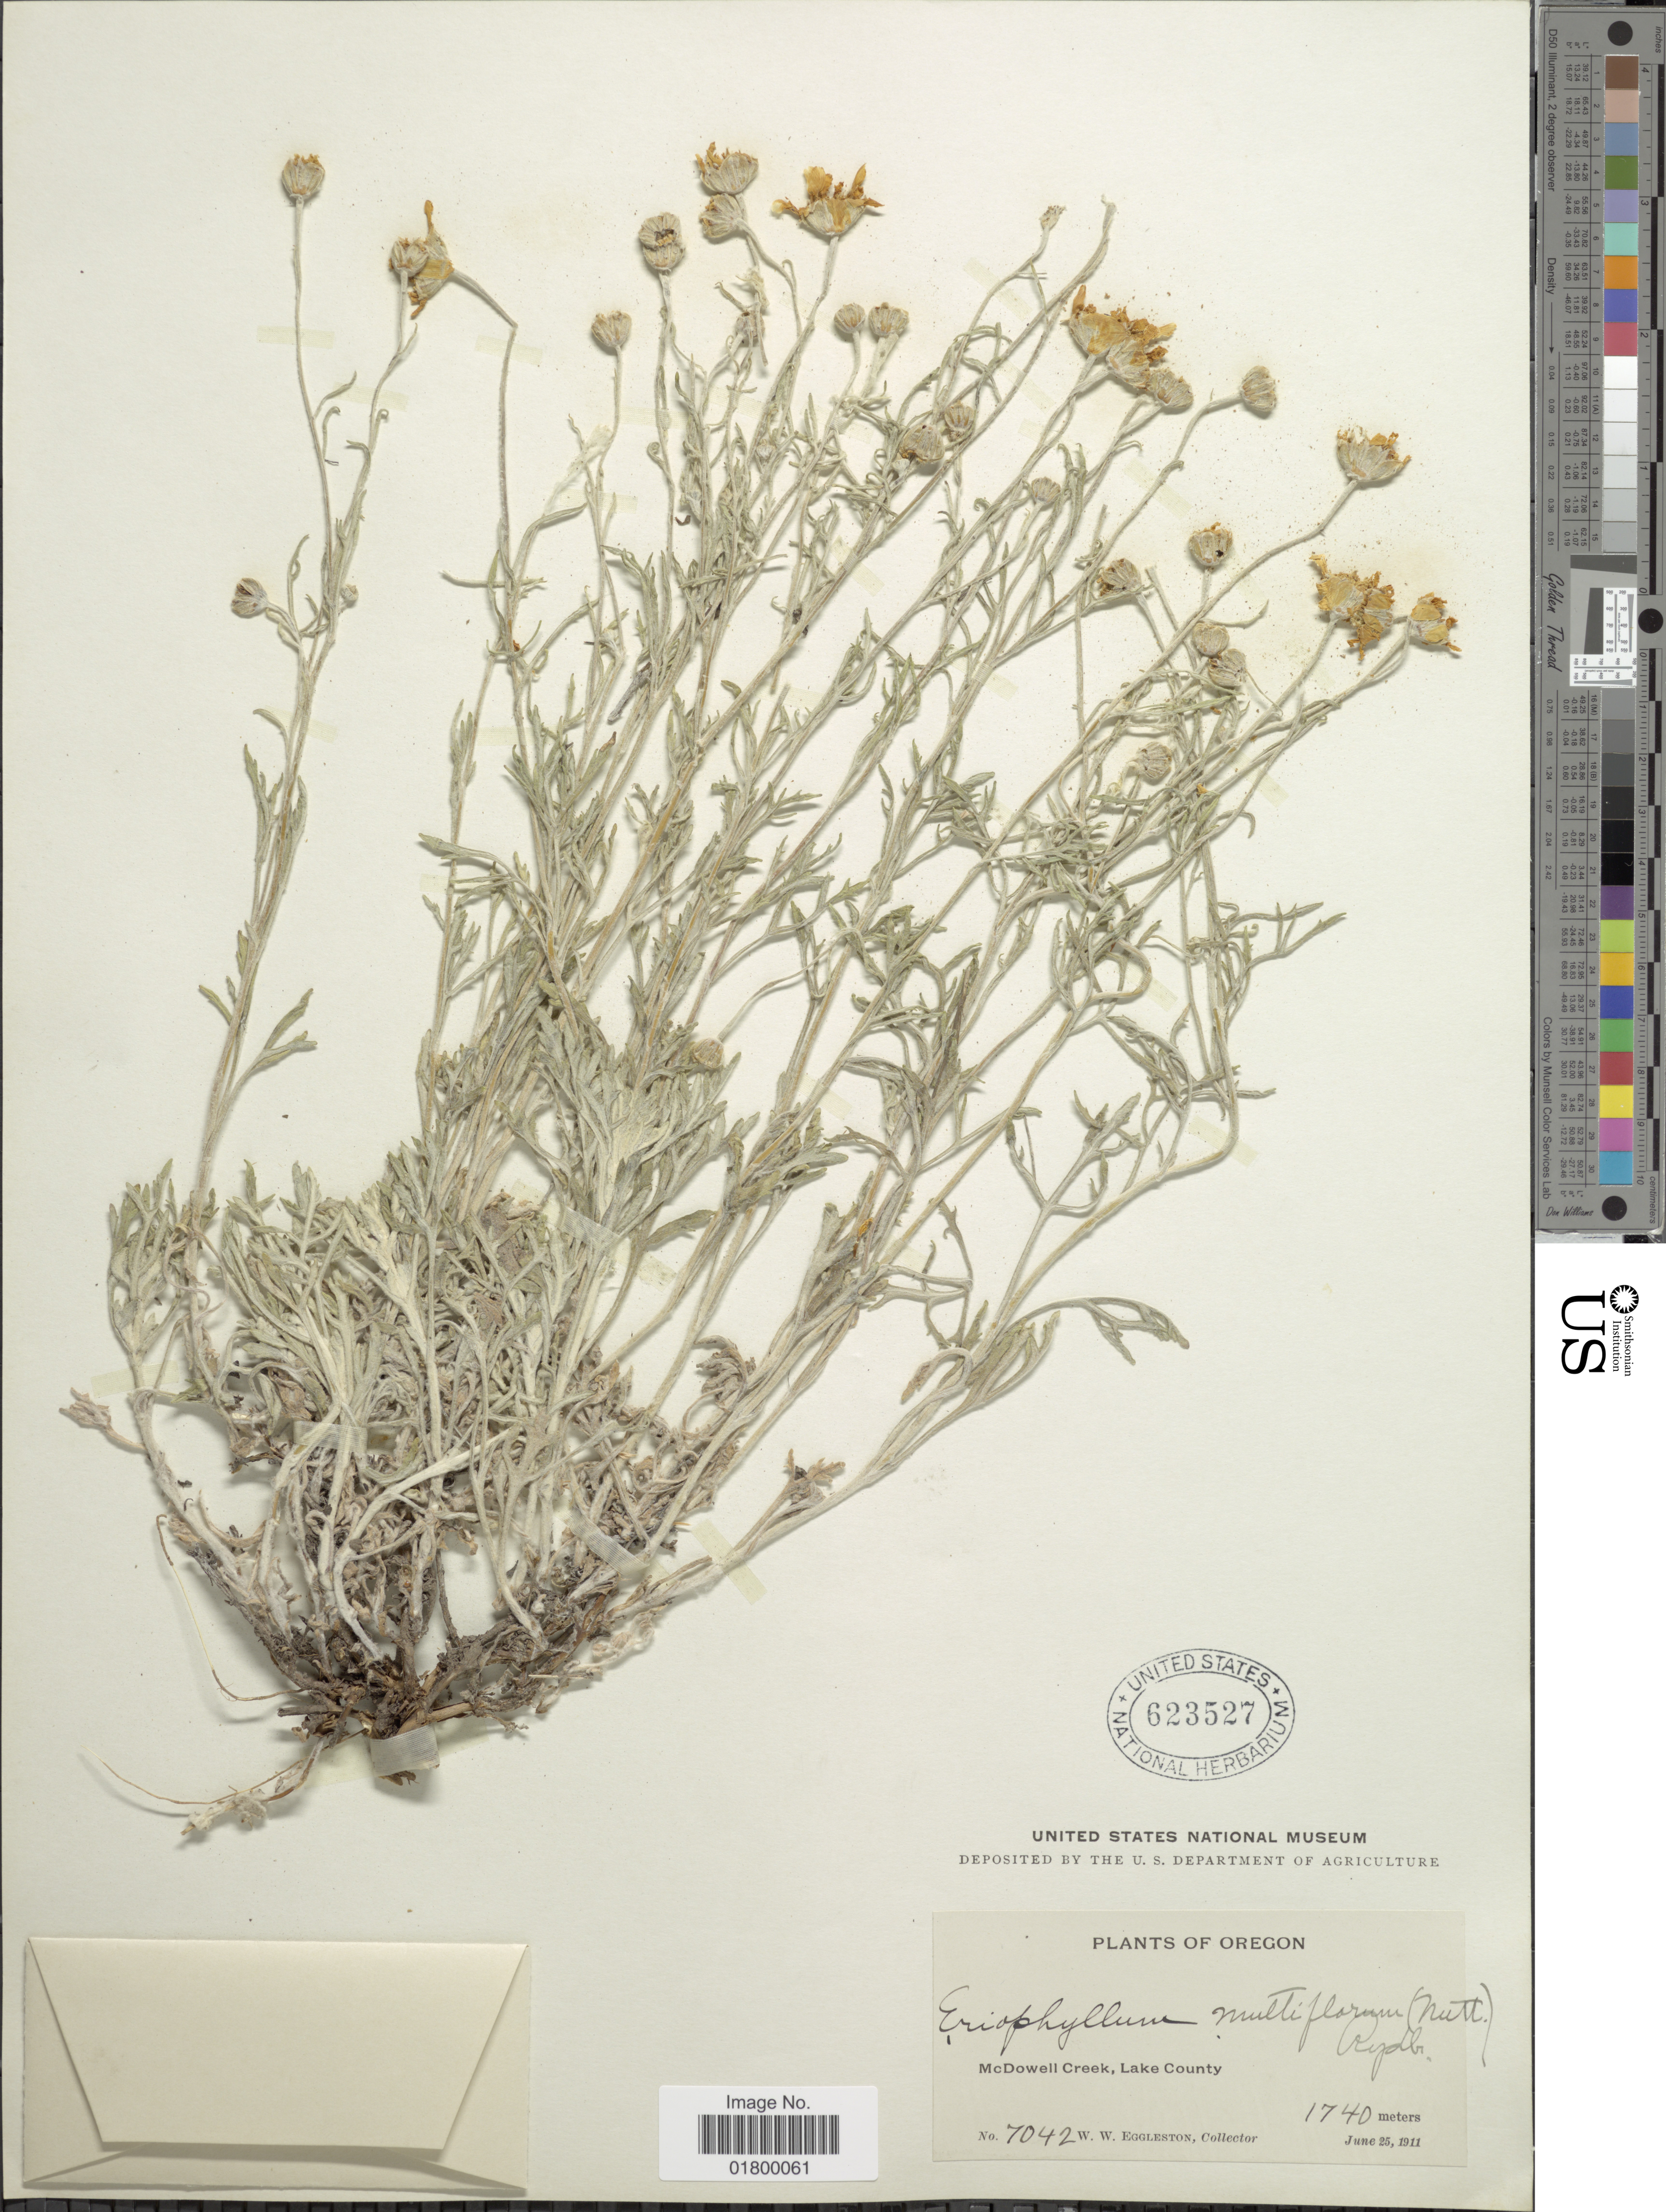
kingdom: Plantae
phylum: Tracheophyta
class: Magnoliopsida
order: Asterales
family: Asteraceae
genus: Eriophyllum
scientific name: Eriophyllum integrifolium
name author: (Hook.) Greene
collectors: W. W. Eggleston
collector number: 7042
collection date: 1911-06-25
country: United States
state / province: Oregon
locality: McDowell Creek, Lake County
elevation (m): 1740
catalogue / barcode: US 623527